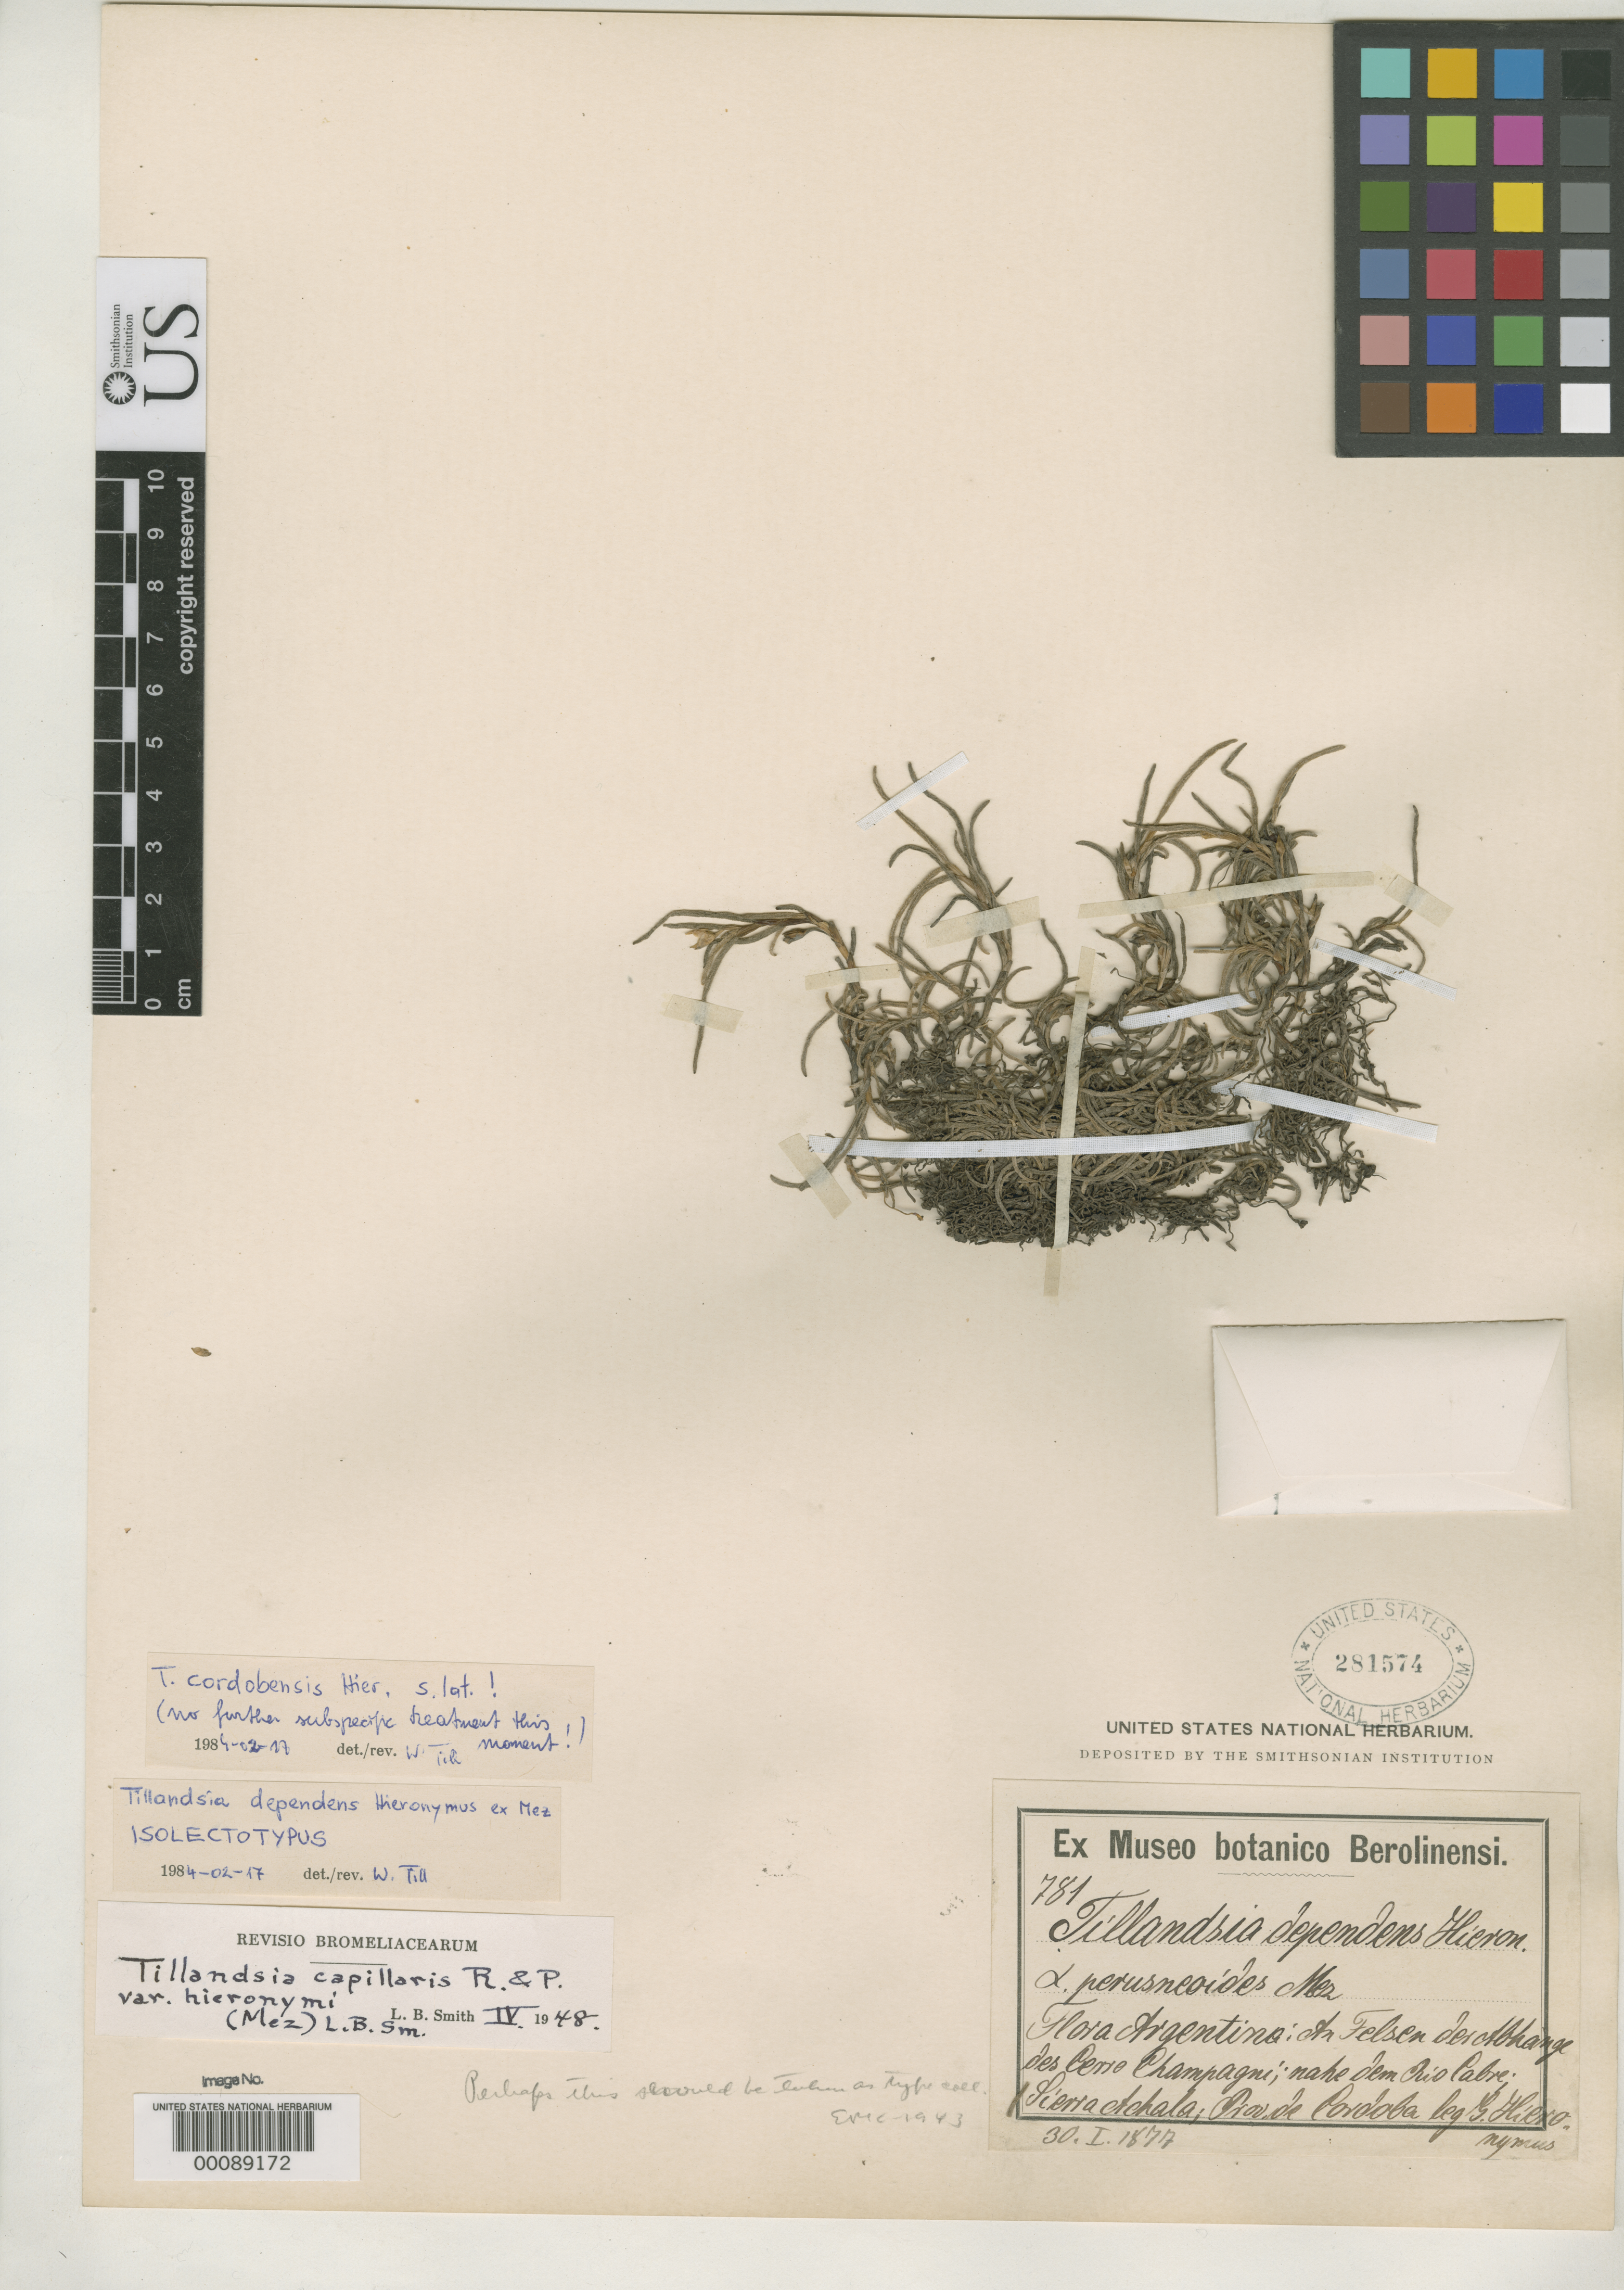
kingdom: Plantae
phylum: Tracheophyta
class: Liliopsida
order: Poales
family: Bromeliaceae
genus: Tillandsia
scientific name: Tillandsia dependens var. perusneoides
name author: Mez in A. DC.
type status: Syntype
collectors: G. H. Hieronymus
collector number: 781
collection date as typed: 30 Jan 1877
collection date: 1877-01-30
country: Argentina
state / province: Córdoba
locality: "Sierra Achala ad Cerro Campagni prope Rio del Catre".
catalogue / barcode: US 281574